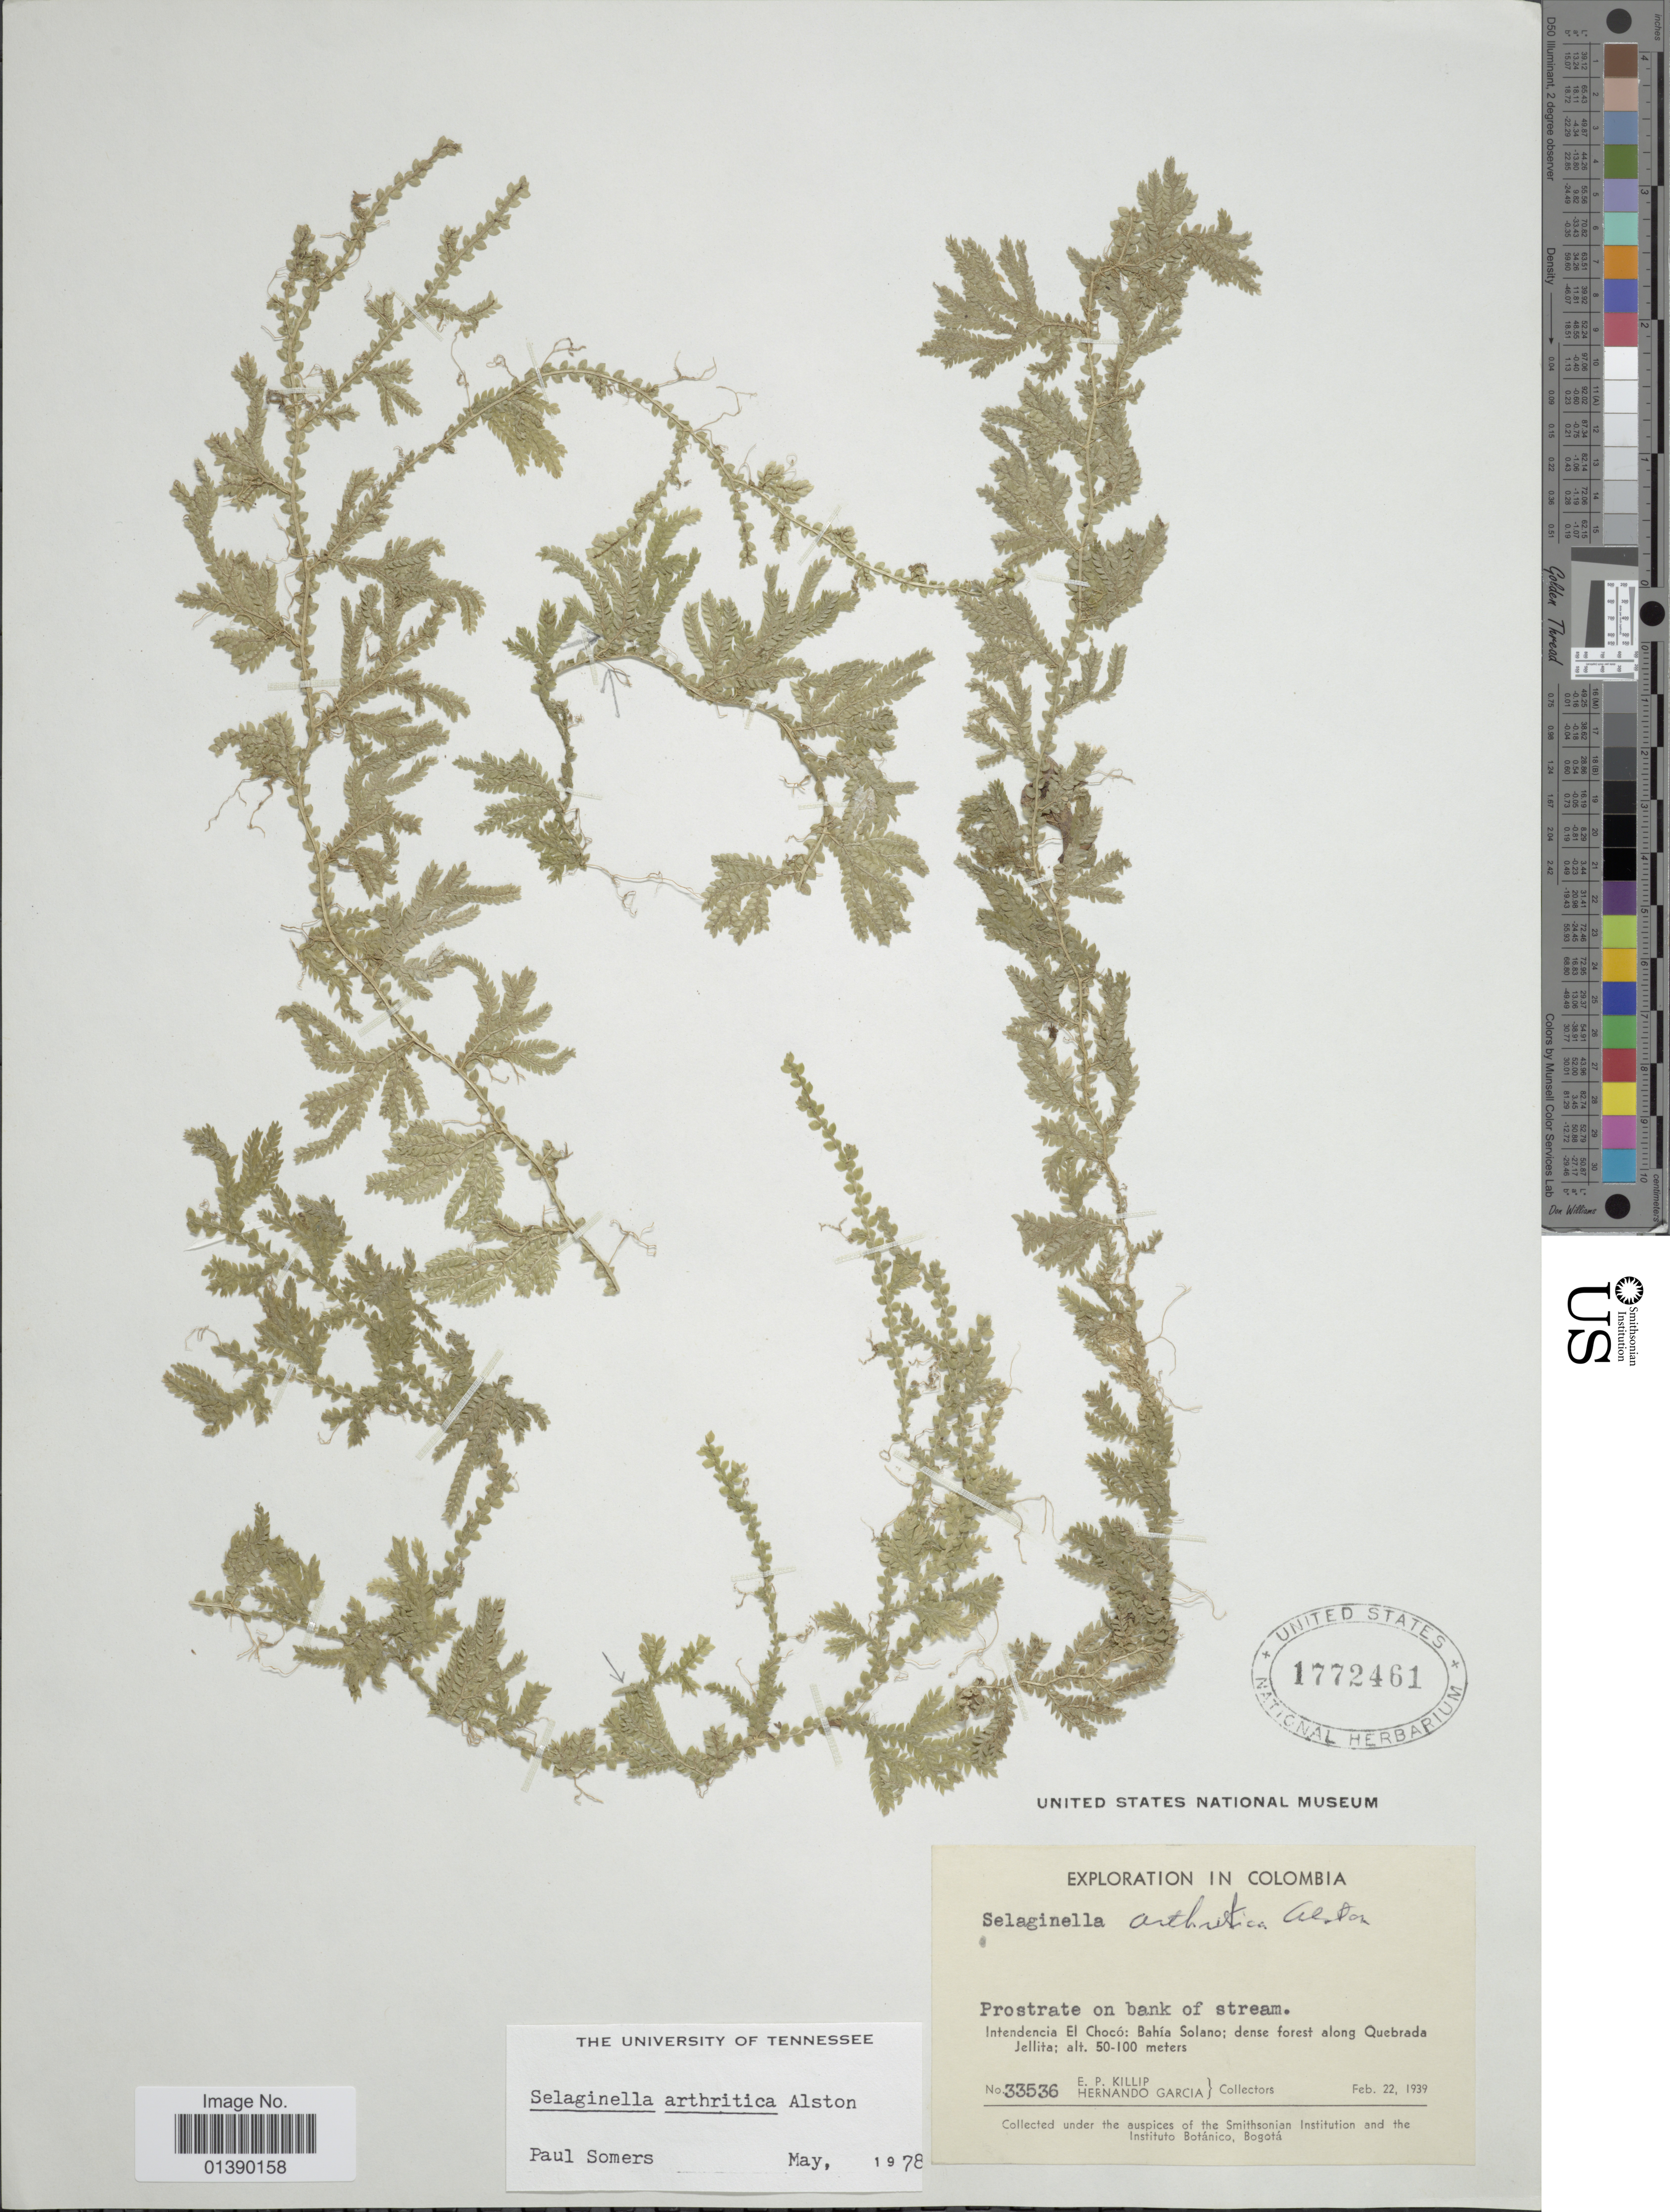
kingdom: Plantae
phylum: Tracheophyta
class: Lycopodiopsida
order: Selaginellales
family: Selaginellaceae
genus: Selaginella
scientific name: Selaginella arthritica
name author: Alston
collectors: E. P. Killip & H. Garcia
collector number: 33536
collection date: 1939-02-22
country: Colombia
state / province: Chocó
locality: Bahía Solano; dense forest along Quebrada Jellita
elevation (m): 50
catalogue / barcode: US 1772461